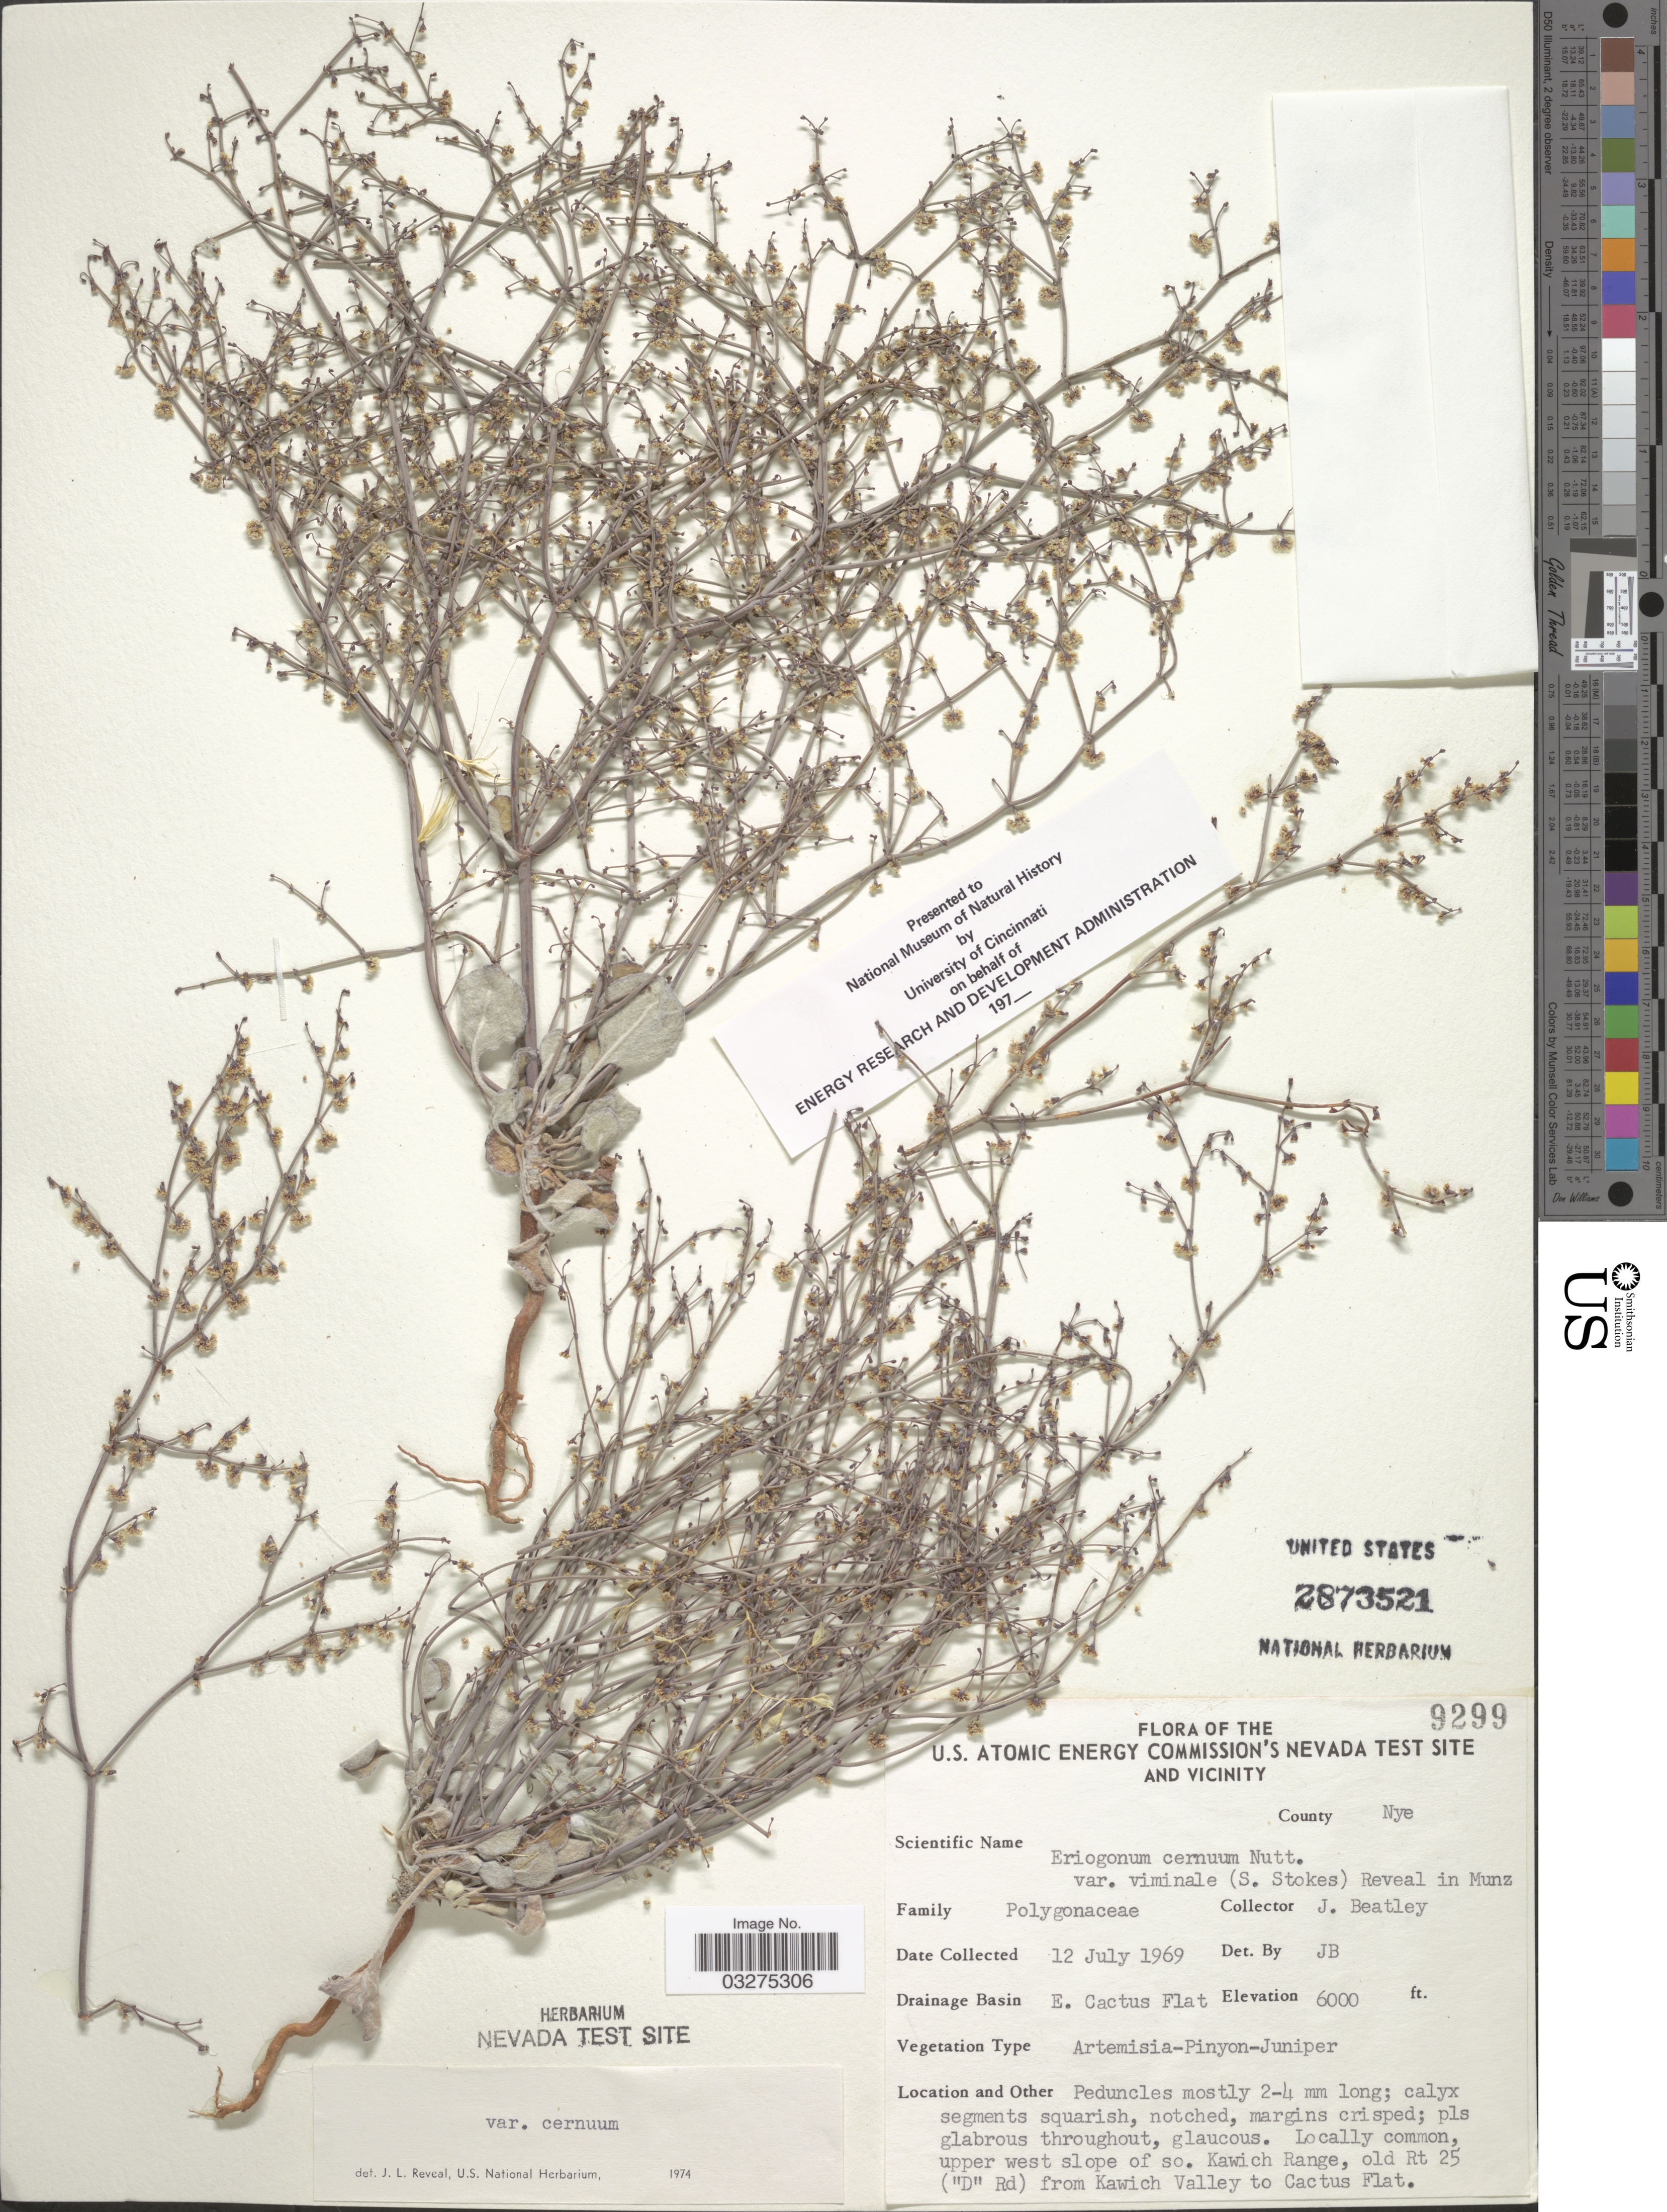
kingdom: Plantae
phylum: Tracheophyta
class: Magnoliopsida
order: Caryophyllales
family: Polygonaceae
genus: Eriogonum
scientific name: Eriogonum cernuum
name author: Nutt.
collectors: J. C. Beatley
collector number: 9299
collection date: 1969-07-12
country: United States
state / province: Nevada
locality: U.S. Atomic Energy Commission's Nevada Test Site and Vicinity. County Nye. Drainage Basin E. Cactus Flat. Upper west slope of so. Kawich Range, old Rt 25 ("D" Rd) from Kawich Valley to Cactus Flat.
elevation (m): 1829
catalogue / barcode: US 2873521